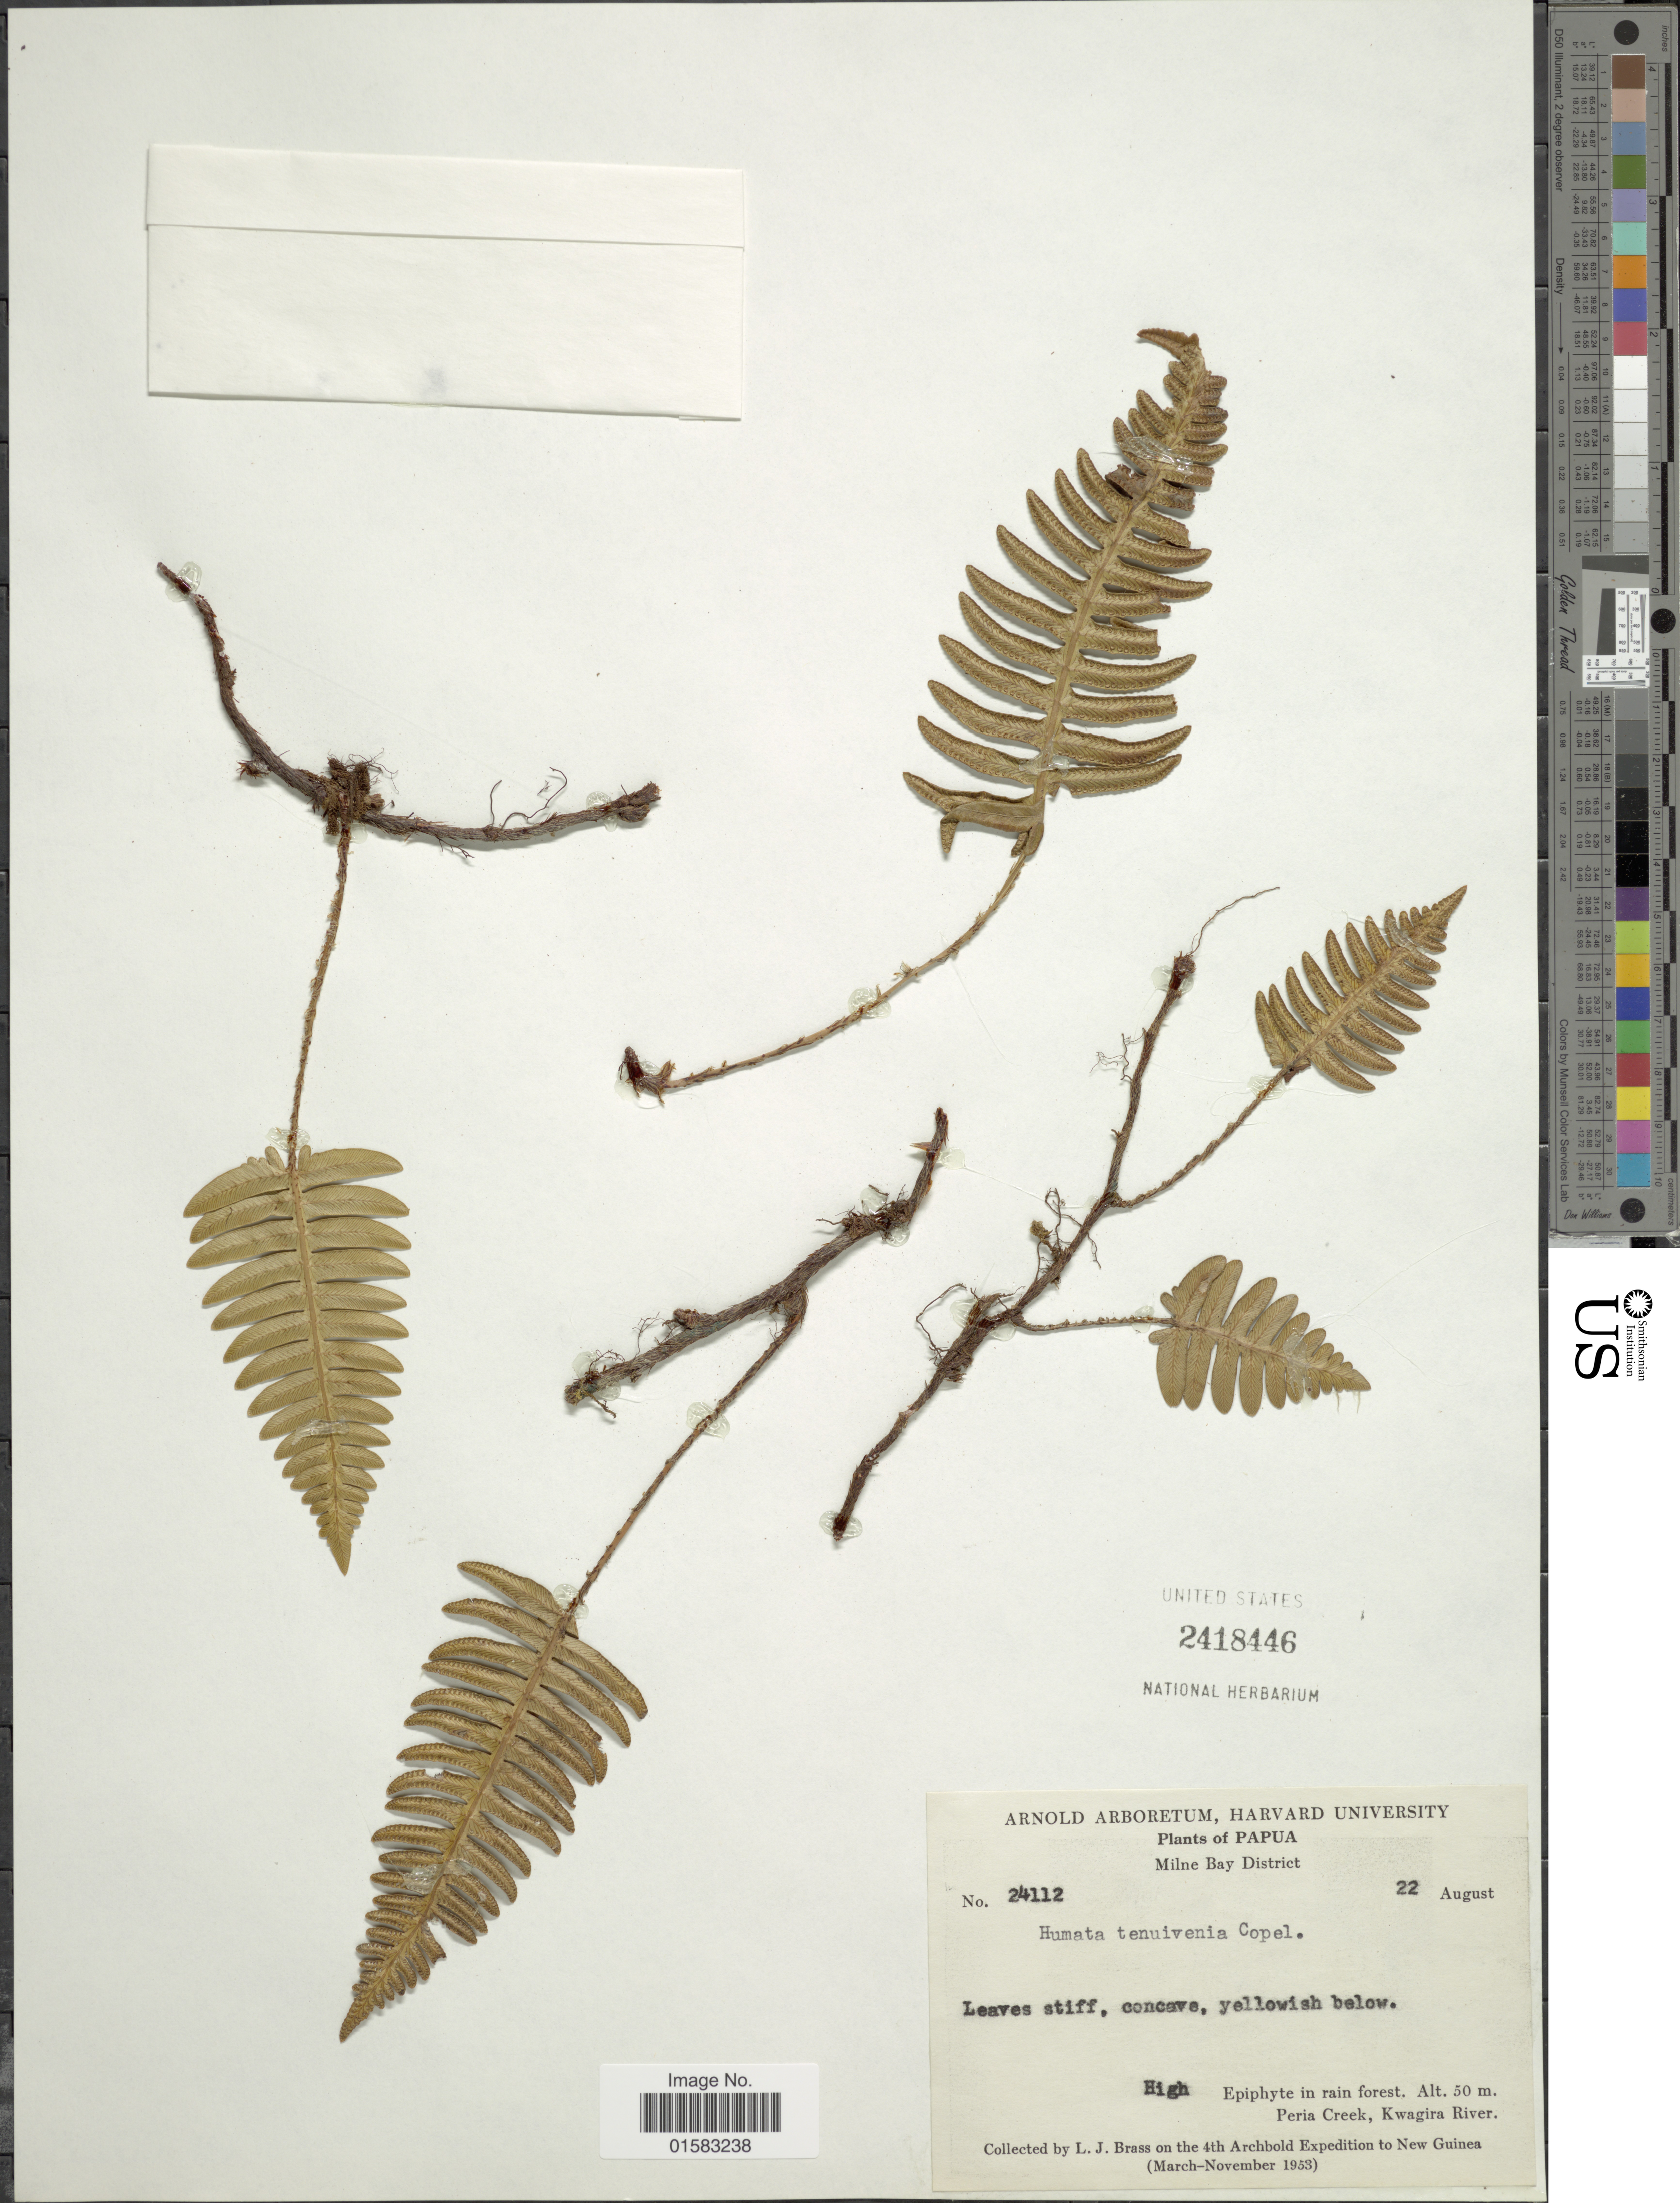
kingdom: Plantae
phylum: Tracheophyta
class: Polypodiopsida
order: Polypodiales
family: Davalliaceae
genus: Davallia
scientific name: Davallia pectinata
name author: Sm.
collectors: L. J. Brass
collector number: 24112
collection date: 1953-08-22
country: Papua New Guinea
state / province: Milne Bay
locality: Peria Creek, Kwagira River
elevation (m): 50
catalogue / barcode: US 2418446